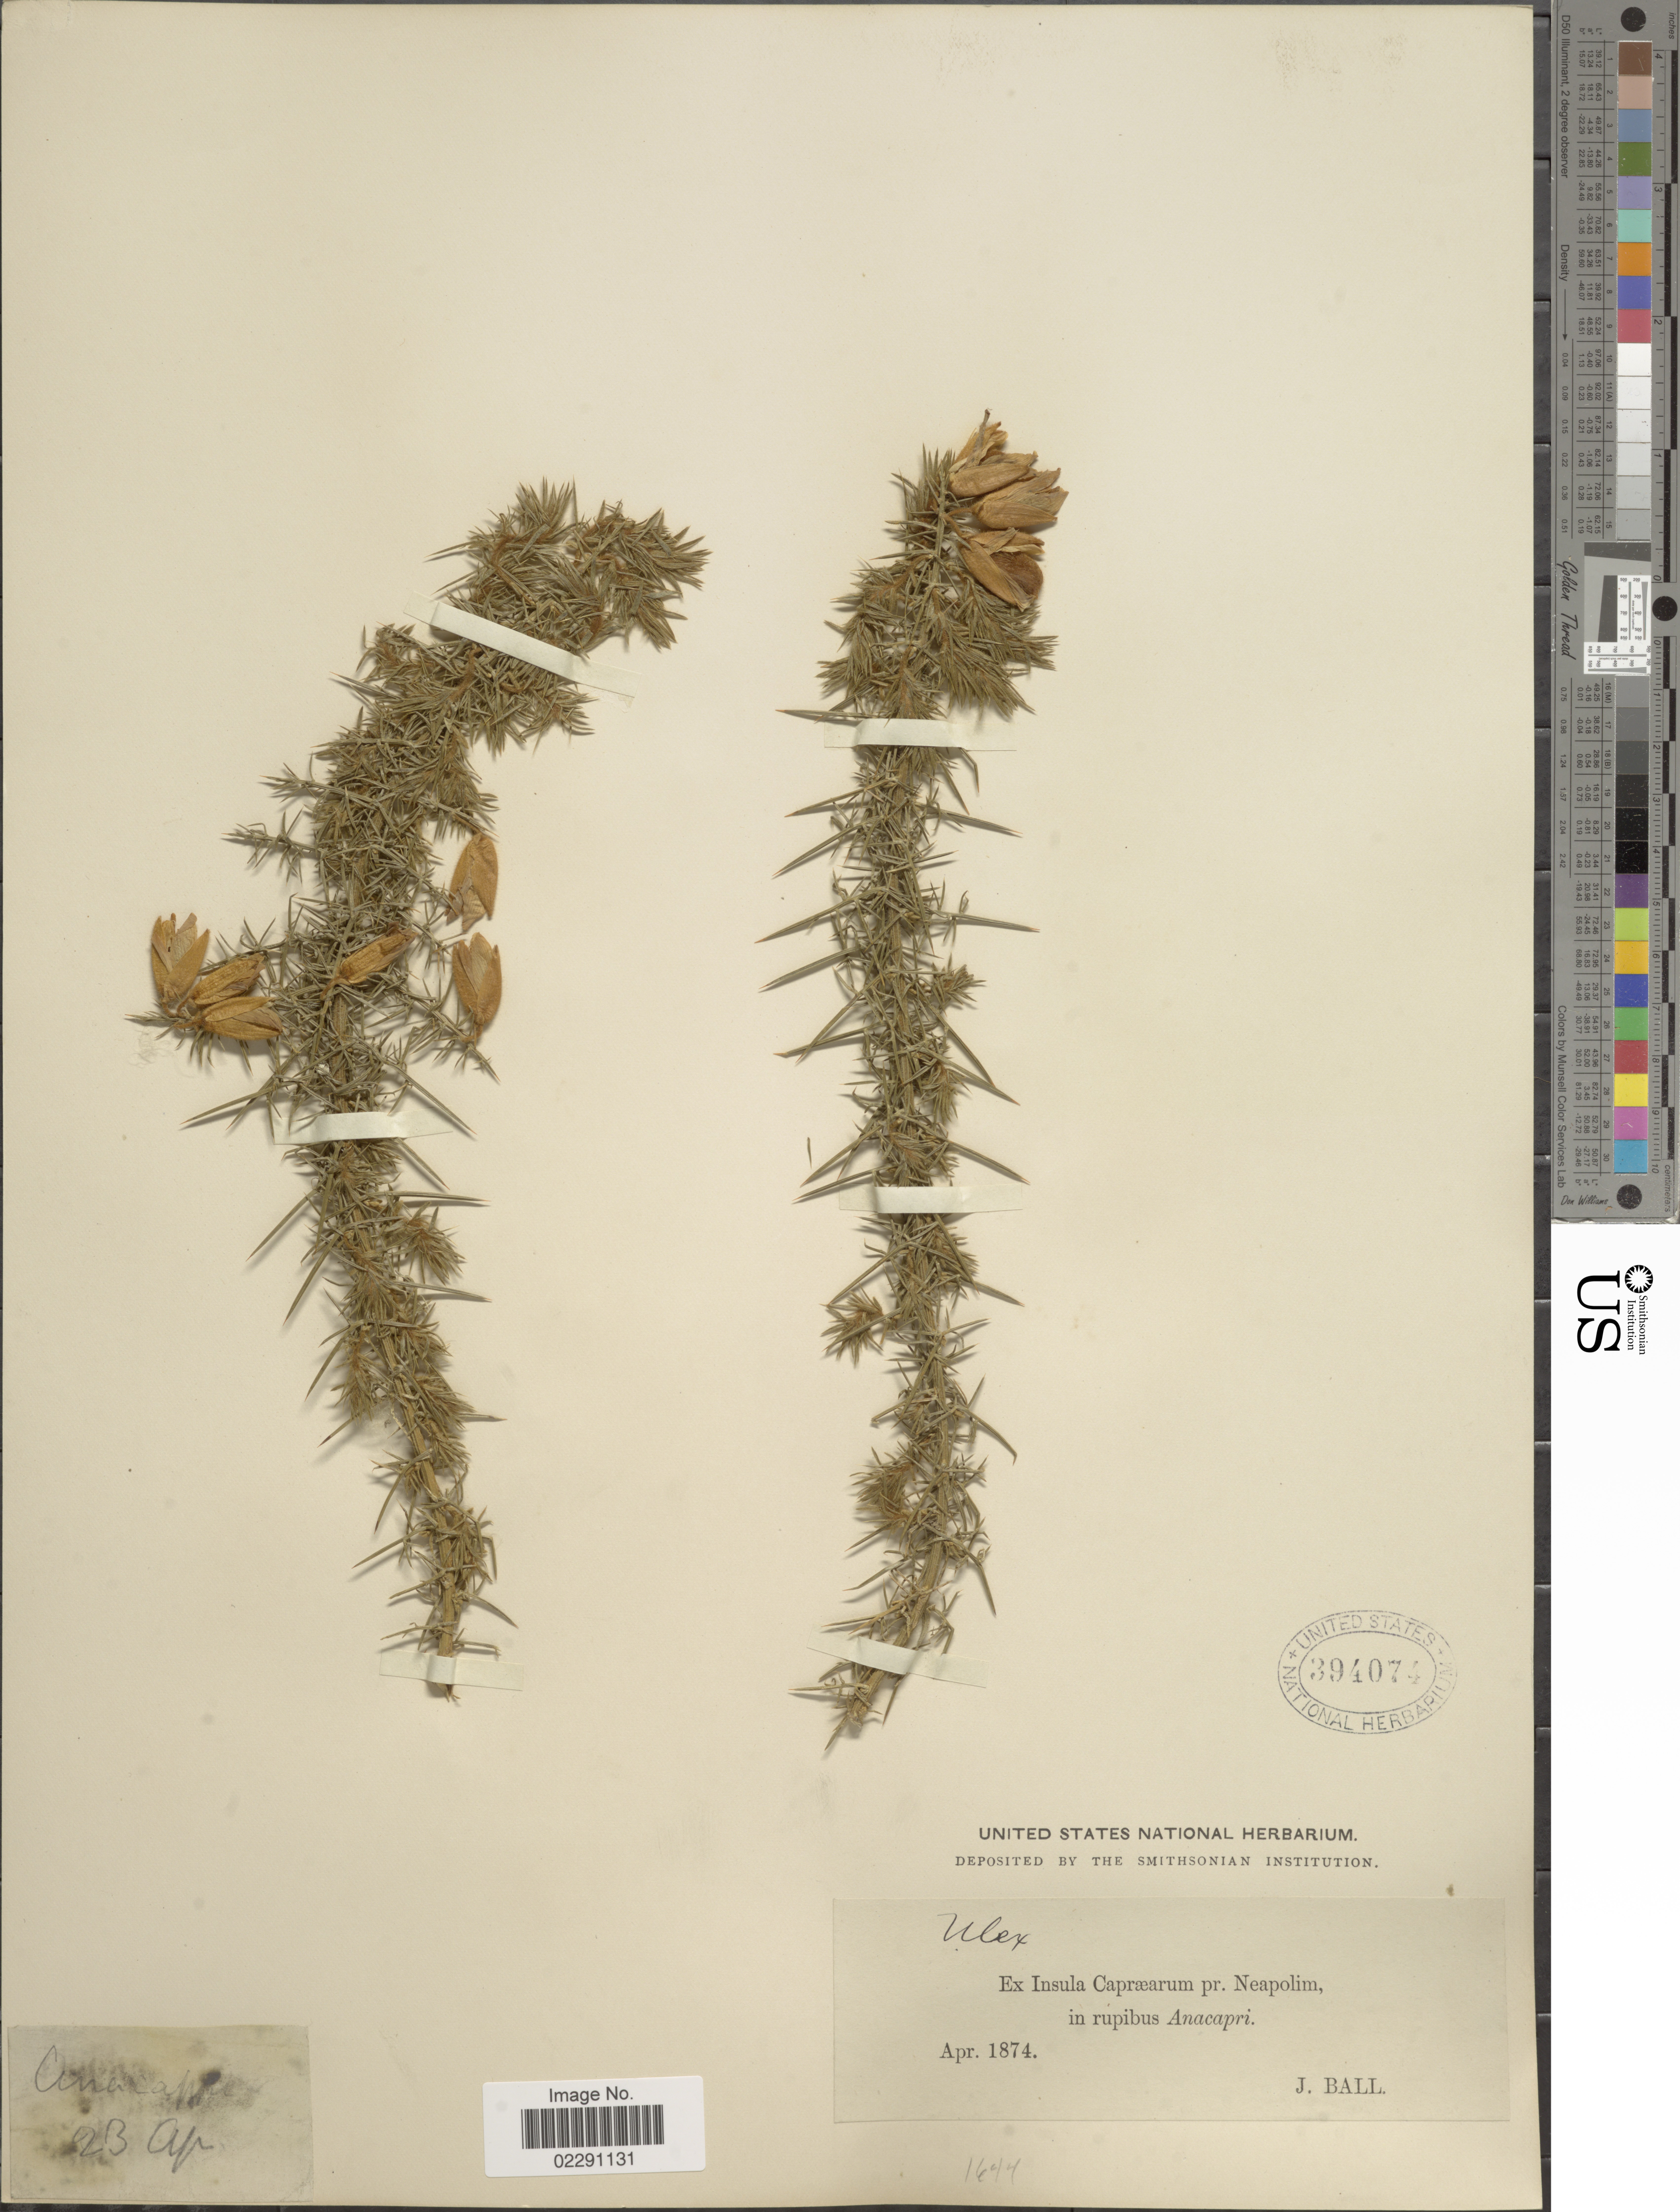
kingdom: Plantae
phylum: Tracheophyta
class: Magnoliopsida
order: Fabales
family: Fabaceae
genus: Ulex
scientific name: Ulex sp.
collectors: J. Ball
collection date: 1874-04-23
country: Italy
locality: Insula Capraearum pr. Neapolim, rupibus Anacapri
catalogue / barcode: US 394074